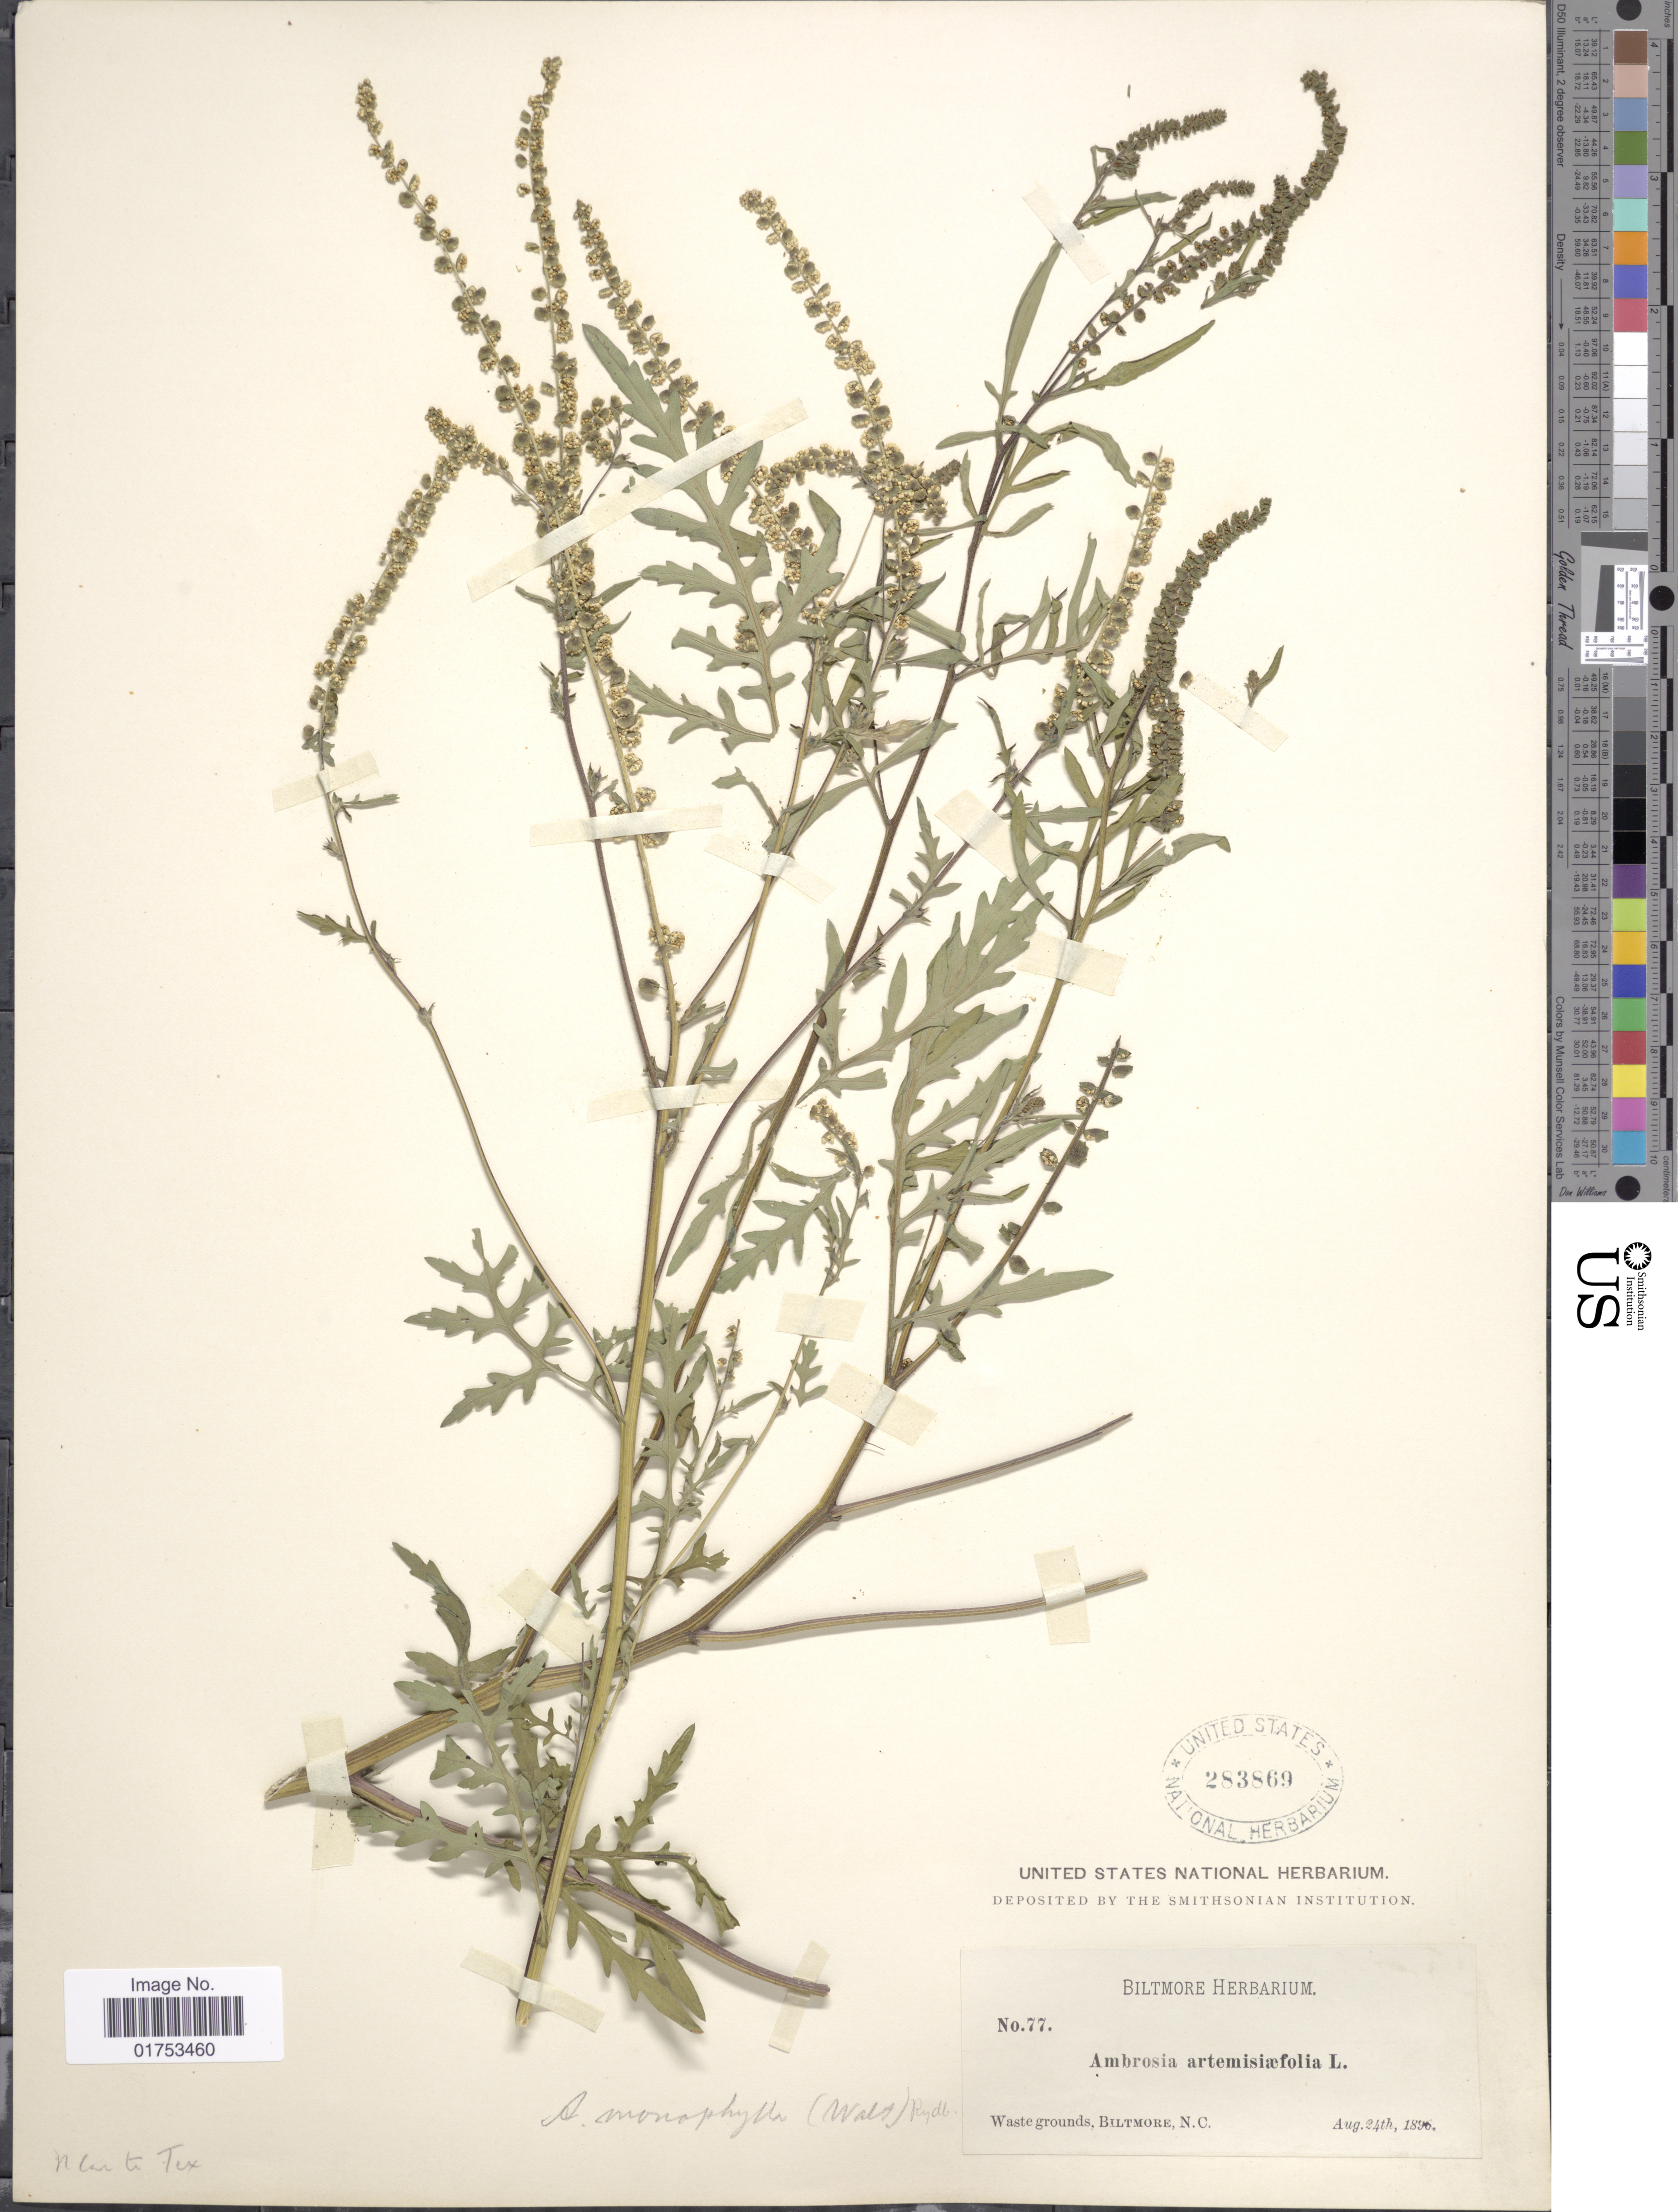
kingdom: Plantae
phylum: Tracheophyta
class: Magnoliopsida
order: Asterales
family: Asteraceae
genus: Ambrosia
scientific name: Ambrosia monophylla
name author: (Walter) Rydb.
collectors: ex herb. Biltmore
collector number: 77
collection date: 1896-08-24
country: United States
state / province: North Carolina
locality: Biltmore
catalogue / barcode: US 283869